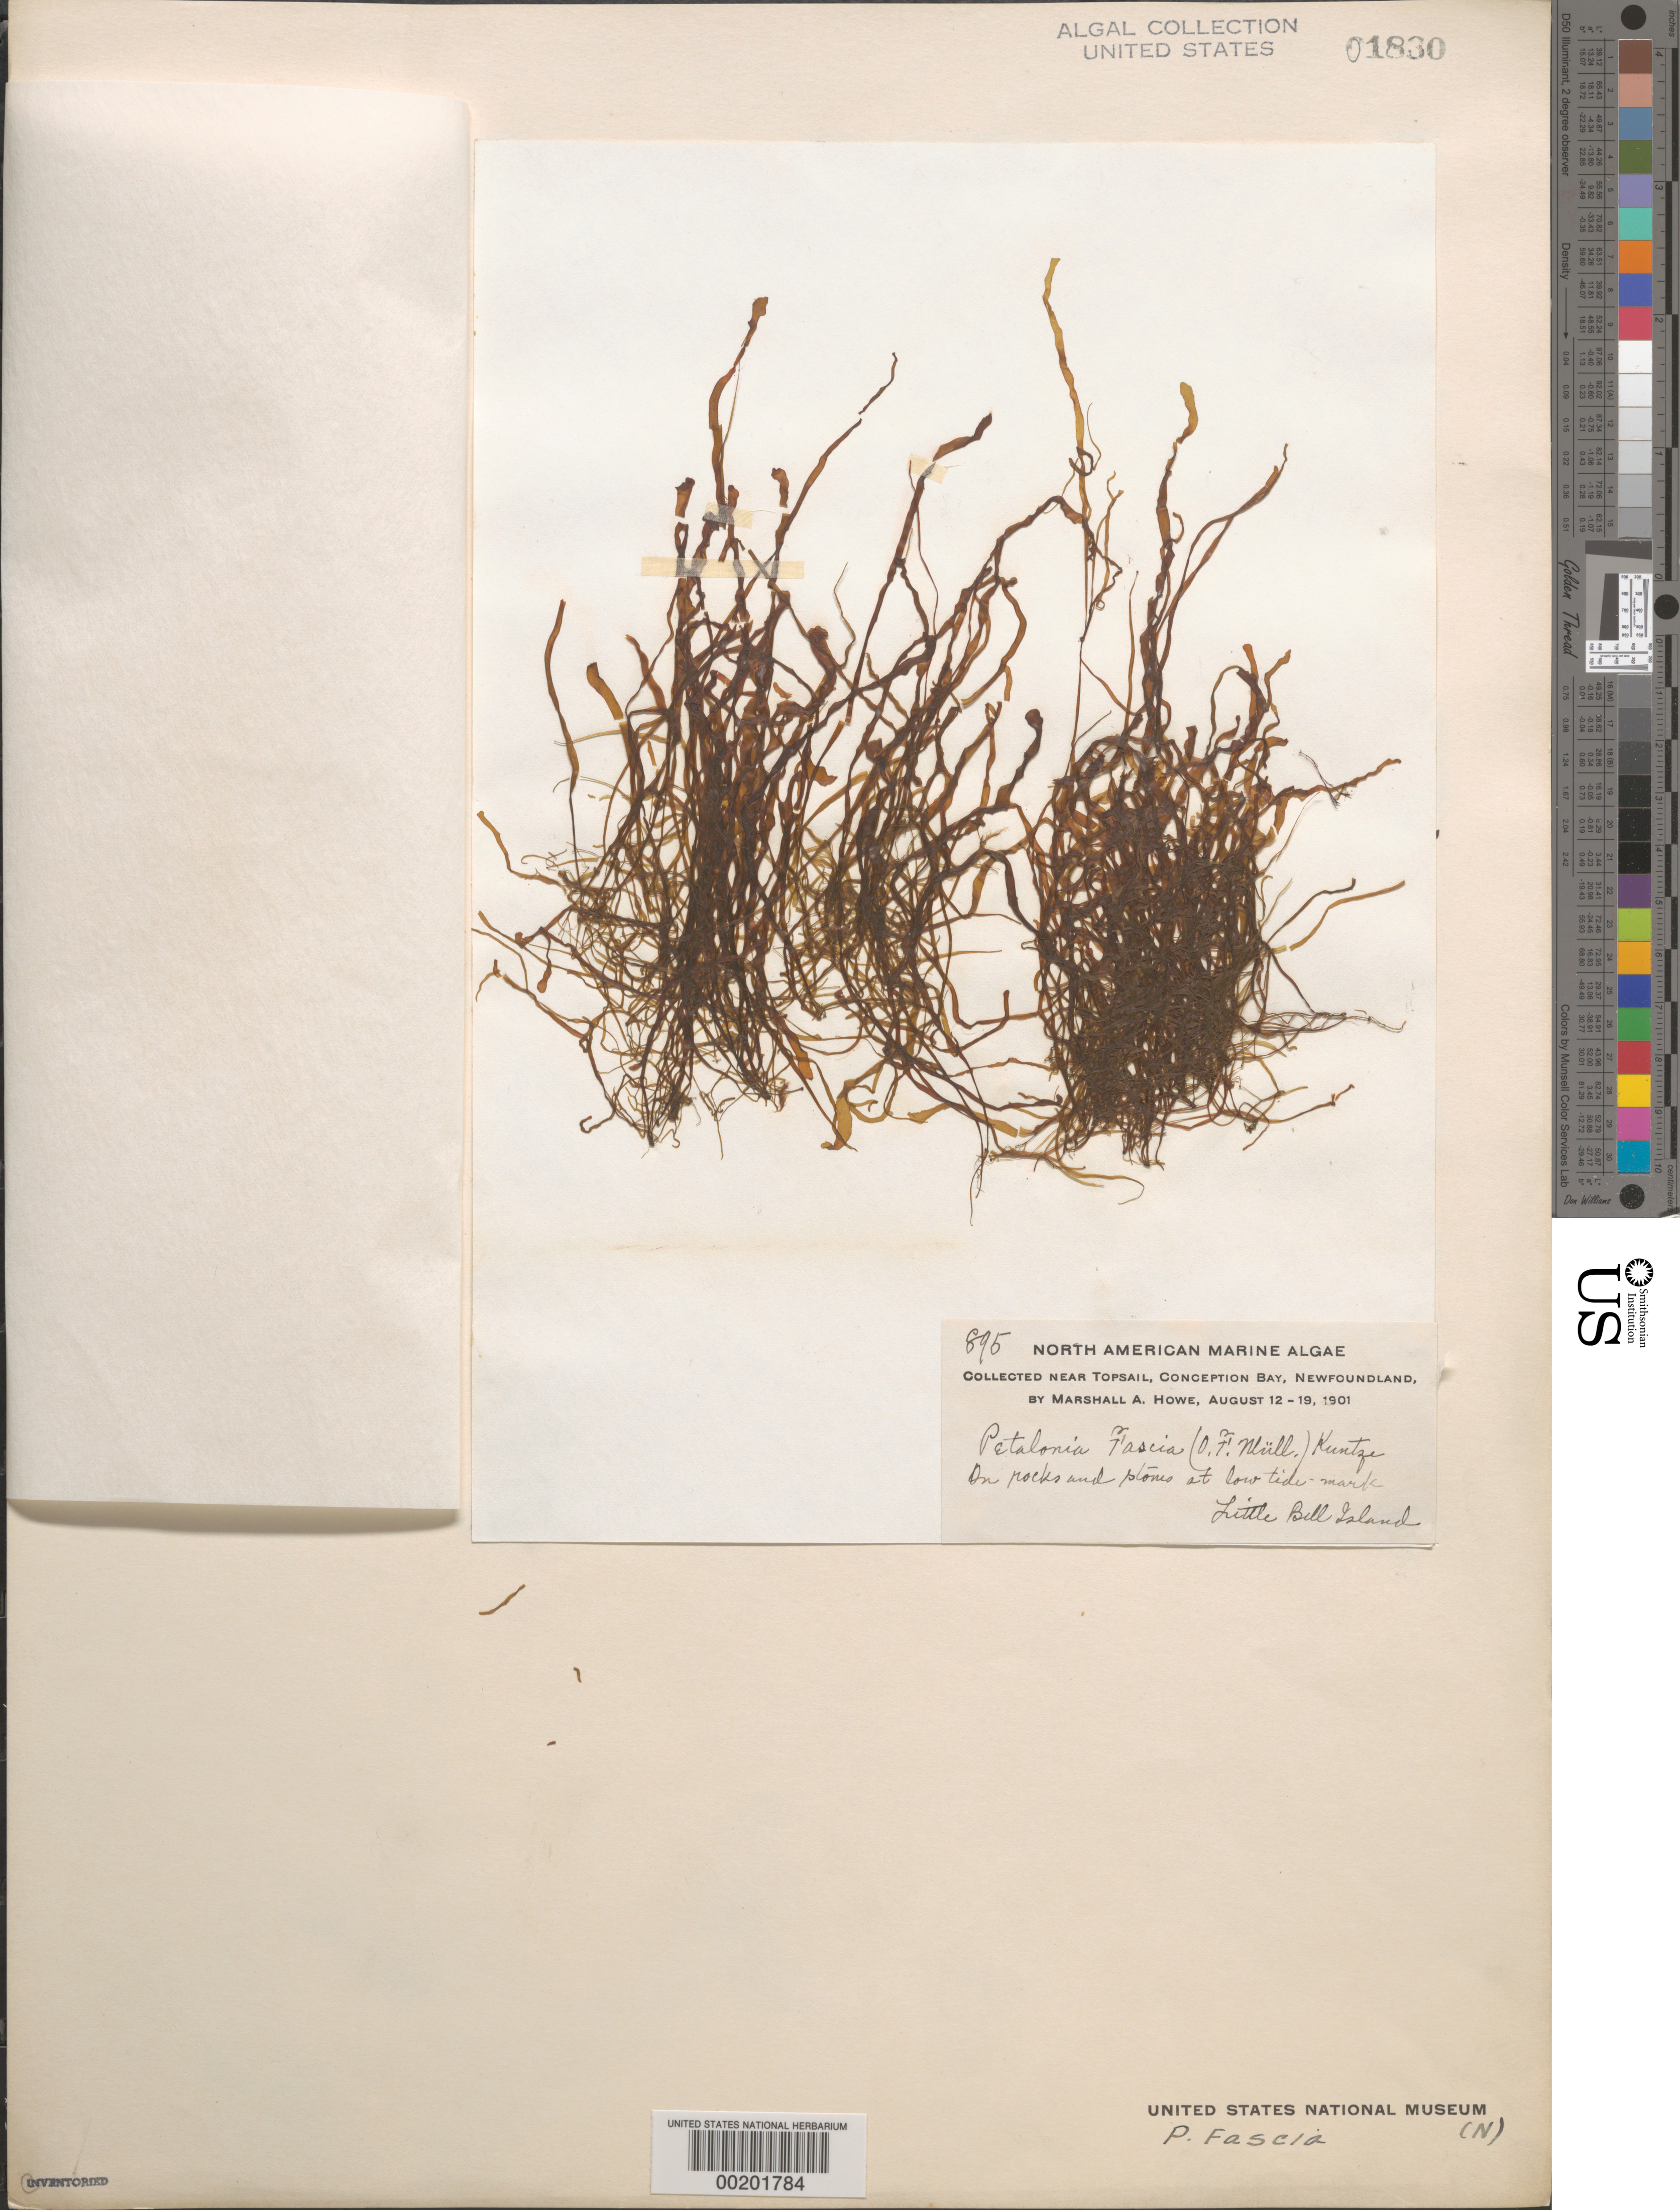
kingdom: Chromista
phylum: Ochrophyta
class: Phaeophyceae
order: Scytosiphonales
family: Scytosiphonaceae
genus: Petalonia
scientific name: Petalonia fascia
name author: (O.F. Müller) Kuntze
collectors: M. A. Howe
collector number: MAH 895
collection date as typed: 12 Aug 1901 TO 19 Aug 1901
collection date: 1901-08-12/1901-08-19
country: Canada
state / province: Newfoundland and Labrador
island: Little Bell Island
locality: Conception Bay, near Topsail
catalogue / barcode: US 1830